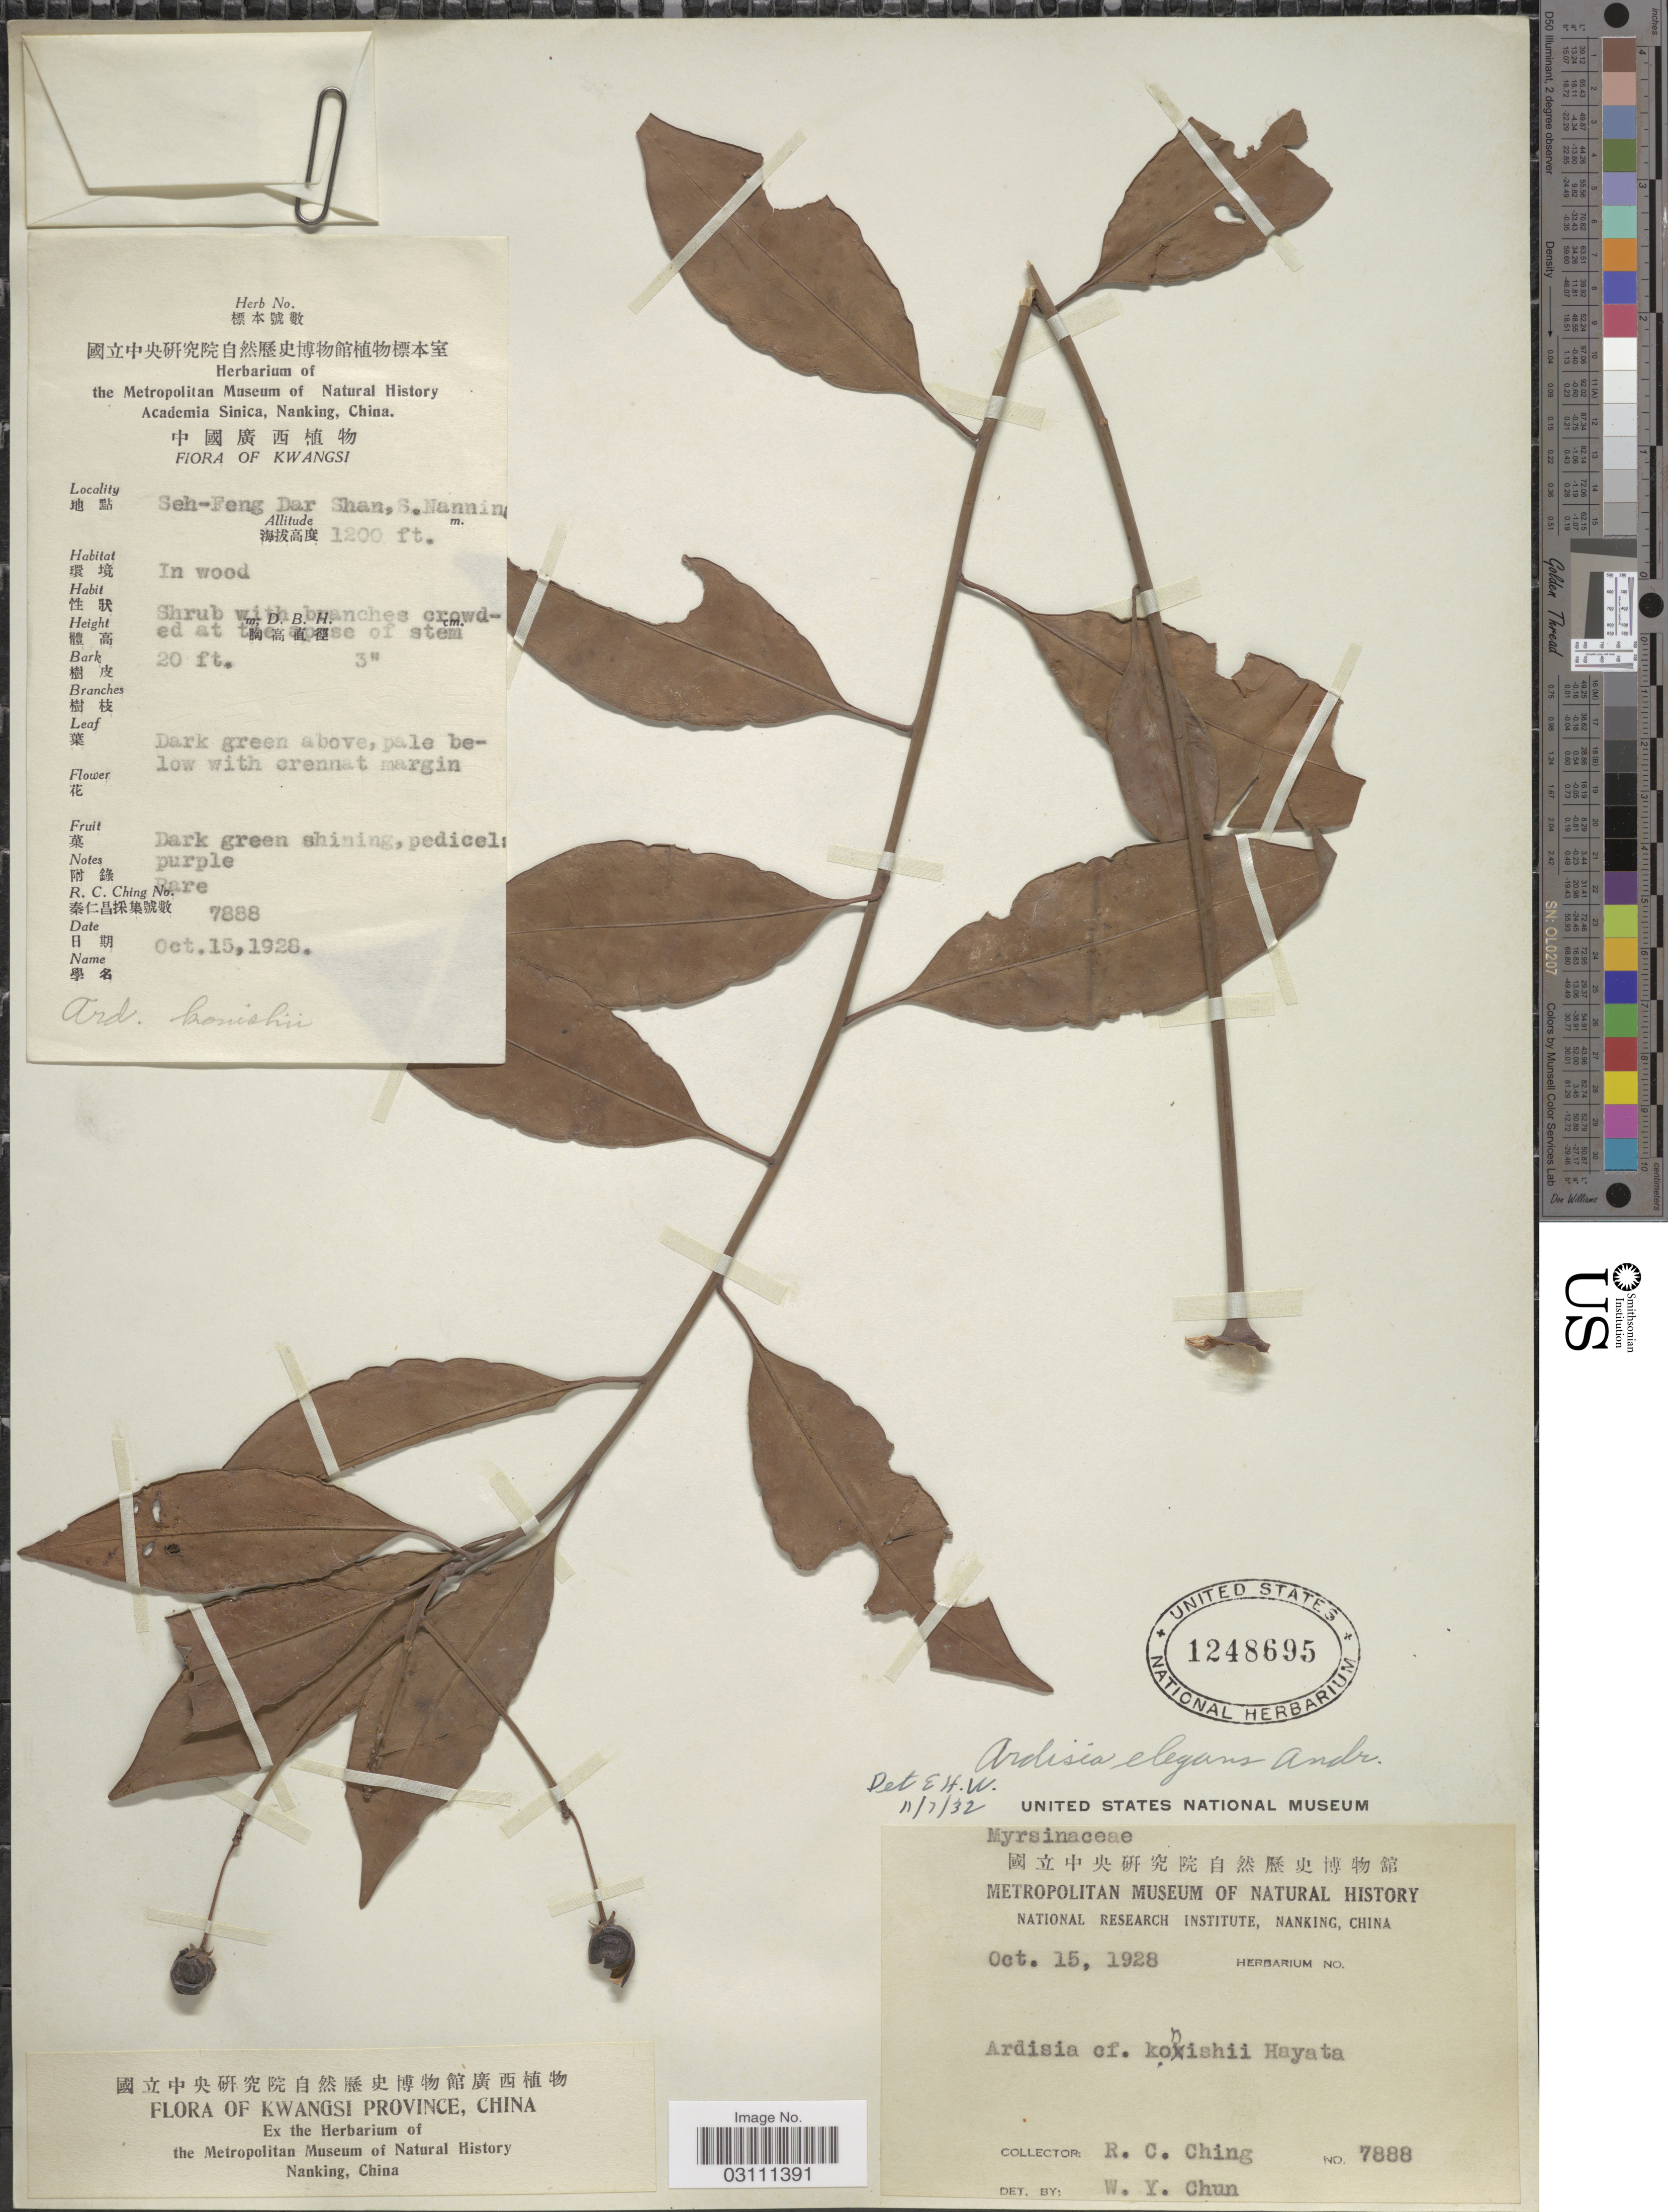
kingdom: Plantae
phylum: Tracheophyta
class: Magnoliopsida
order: Ericales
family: Primulaceae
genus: Ardisia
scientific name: Ardisia elegans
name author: Andrews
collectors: R. C. Ching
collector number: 7888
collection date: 1928-10-15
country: China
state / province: Guangxi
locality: Kwangsi, Seh-Feng Dar Shan, S. Nanning.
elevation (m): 366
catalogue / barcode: US 1248695